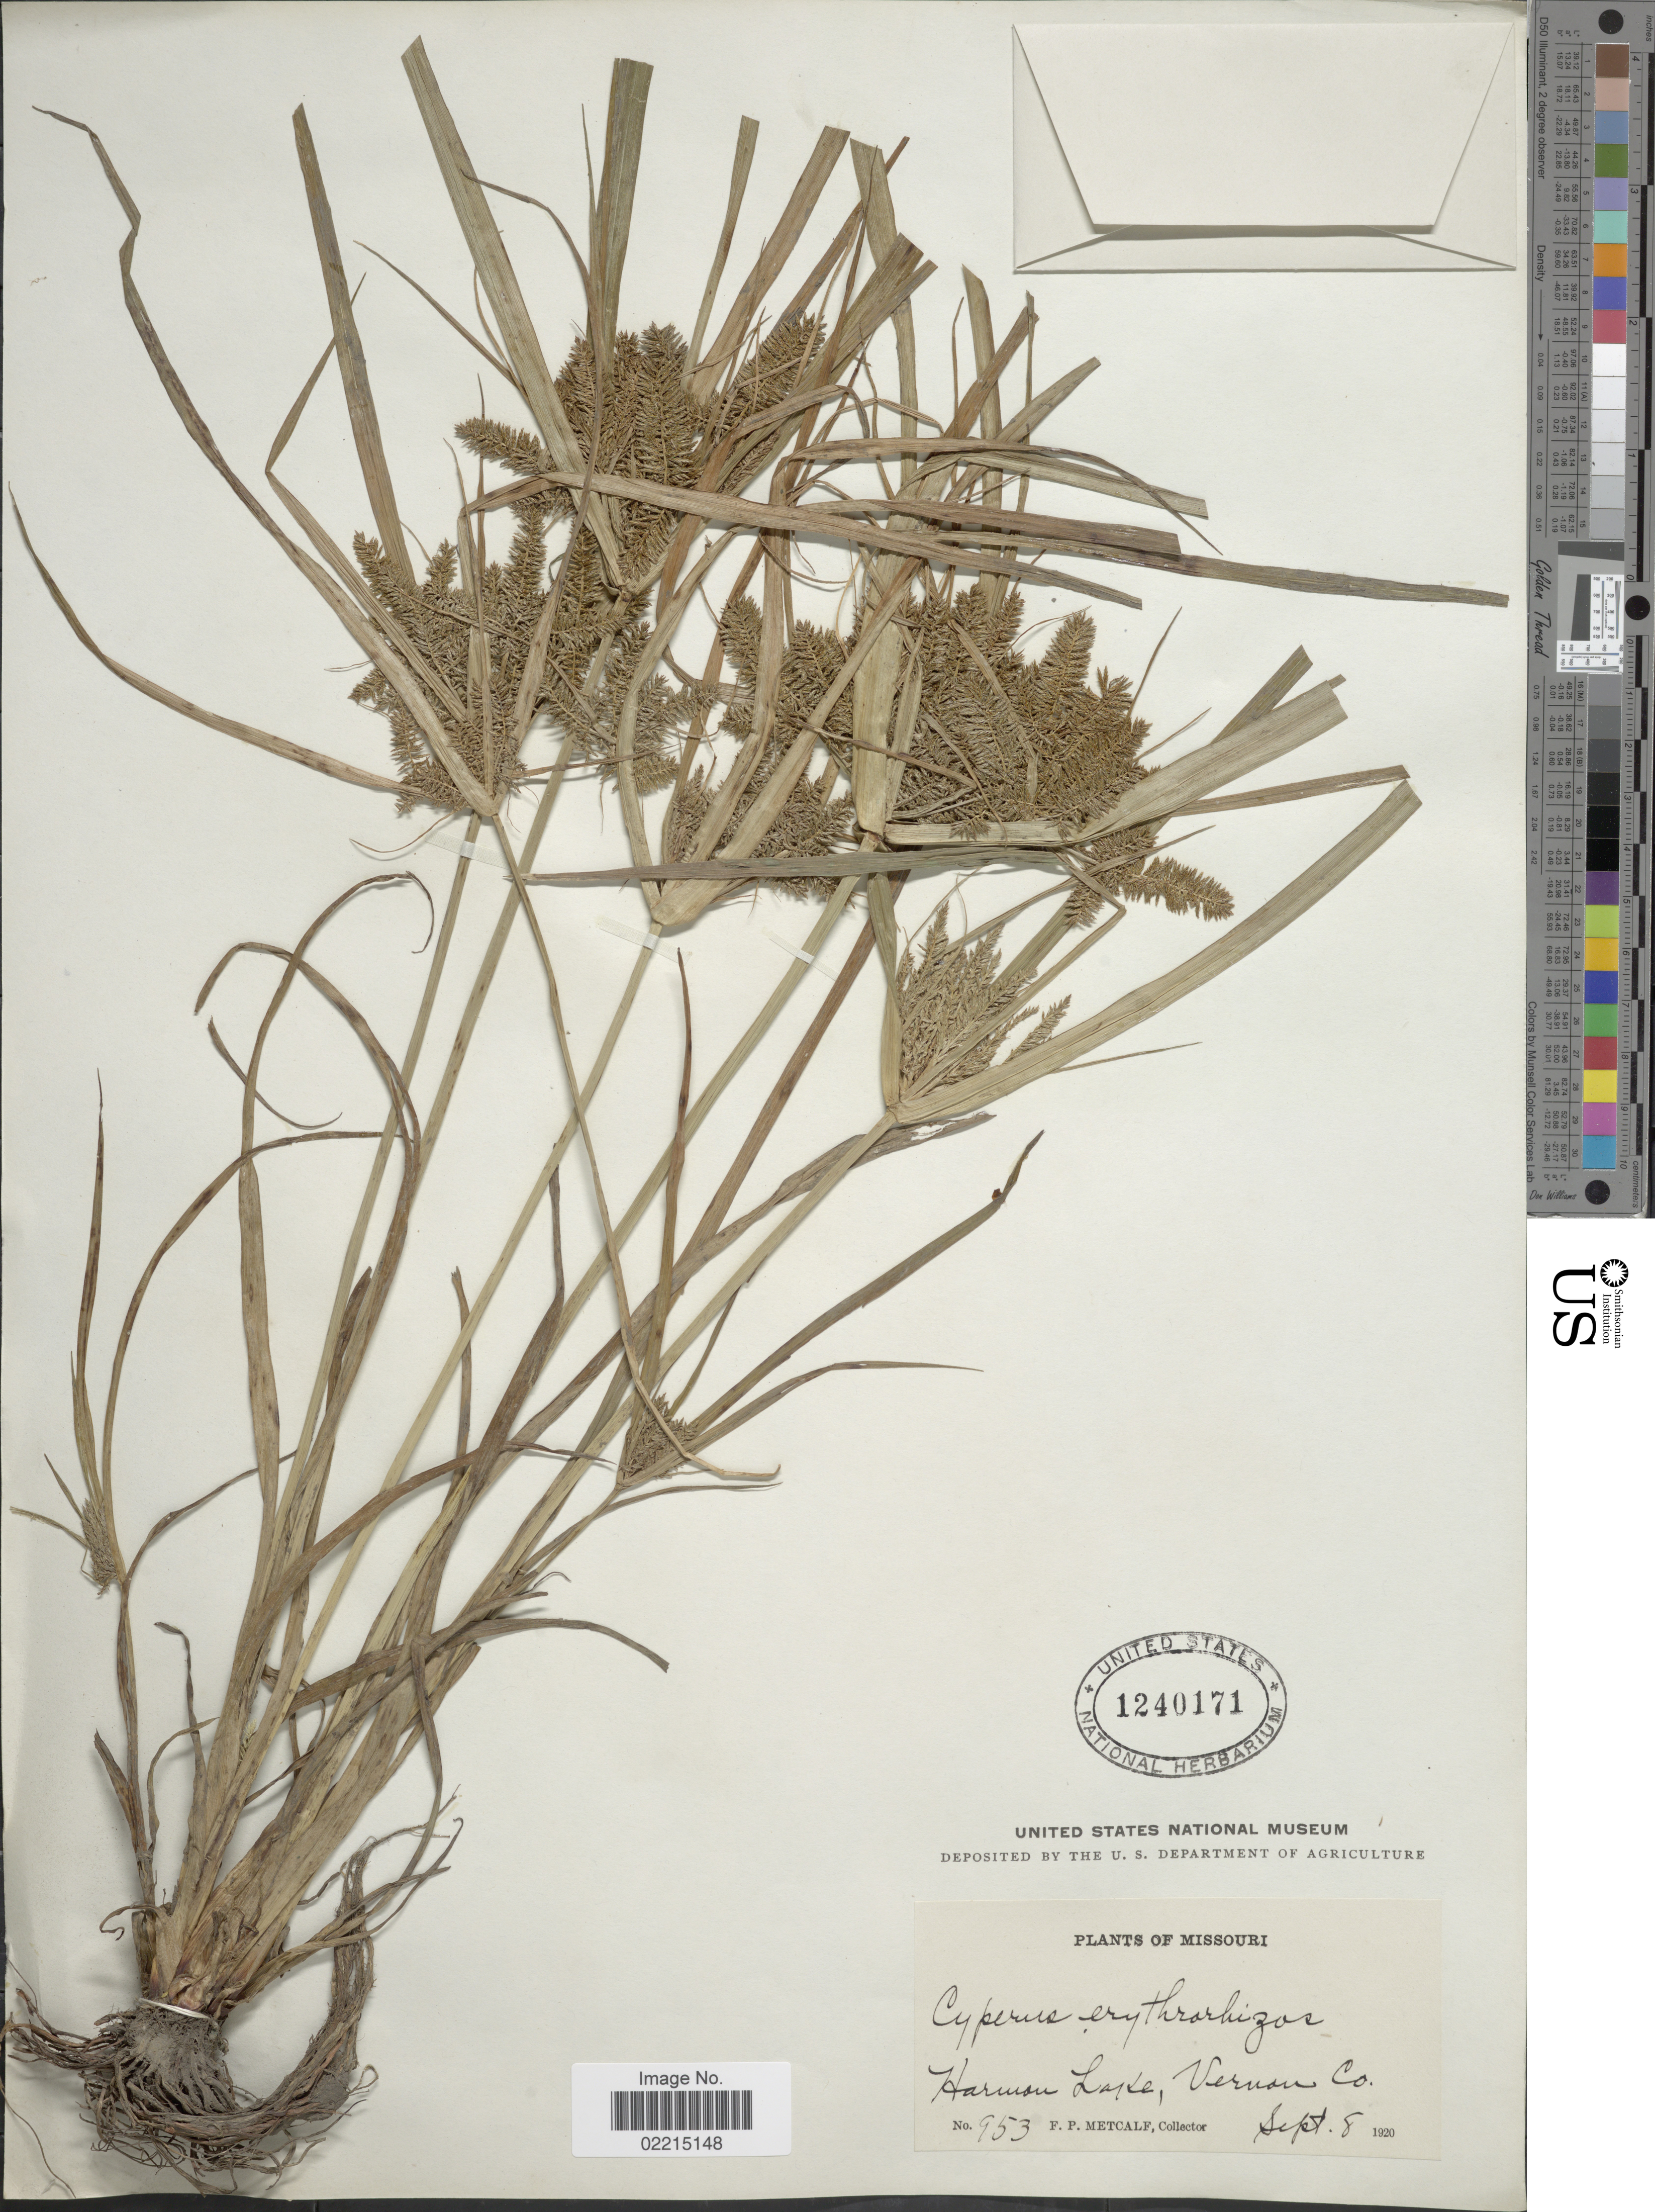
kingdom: Plantae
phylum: Tracheophyta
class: Liliopsida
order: Poales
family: Cyperaceae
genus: Cyperus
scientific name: Cyperus erythrorhizos Muhl.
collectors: F. Metcalf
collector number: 953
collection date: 1920-09-08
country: United States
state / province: Missouri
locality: Harmon Lake, Vernon Co.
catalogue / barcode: US 1240171